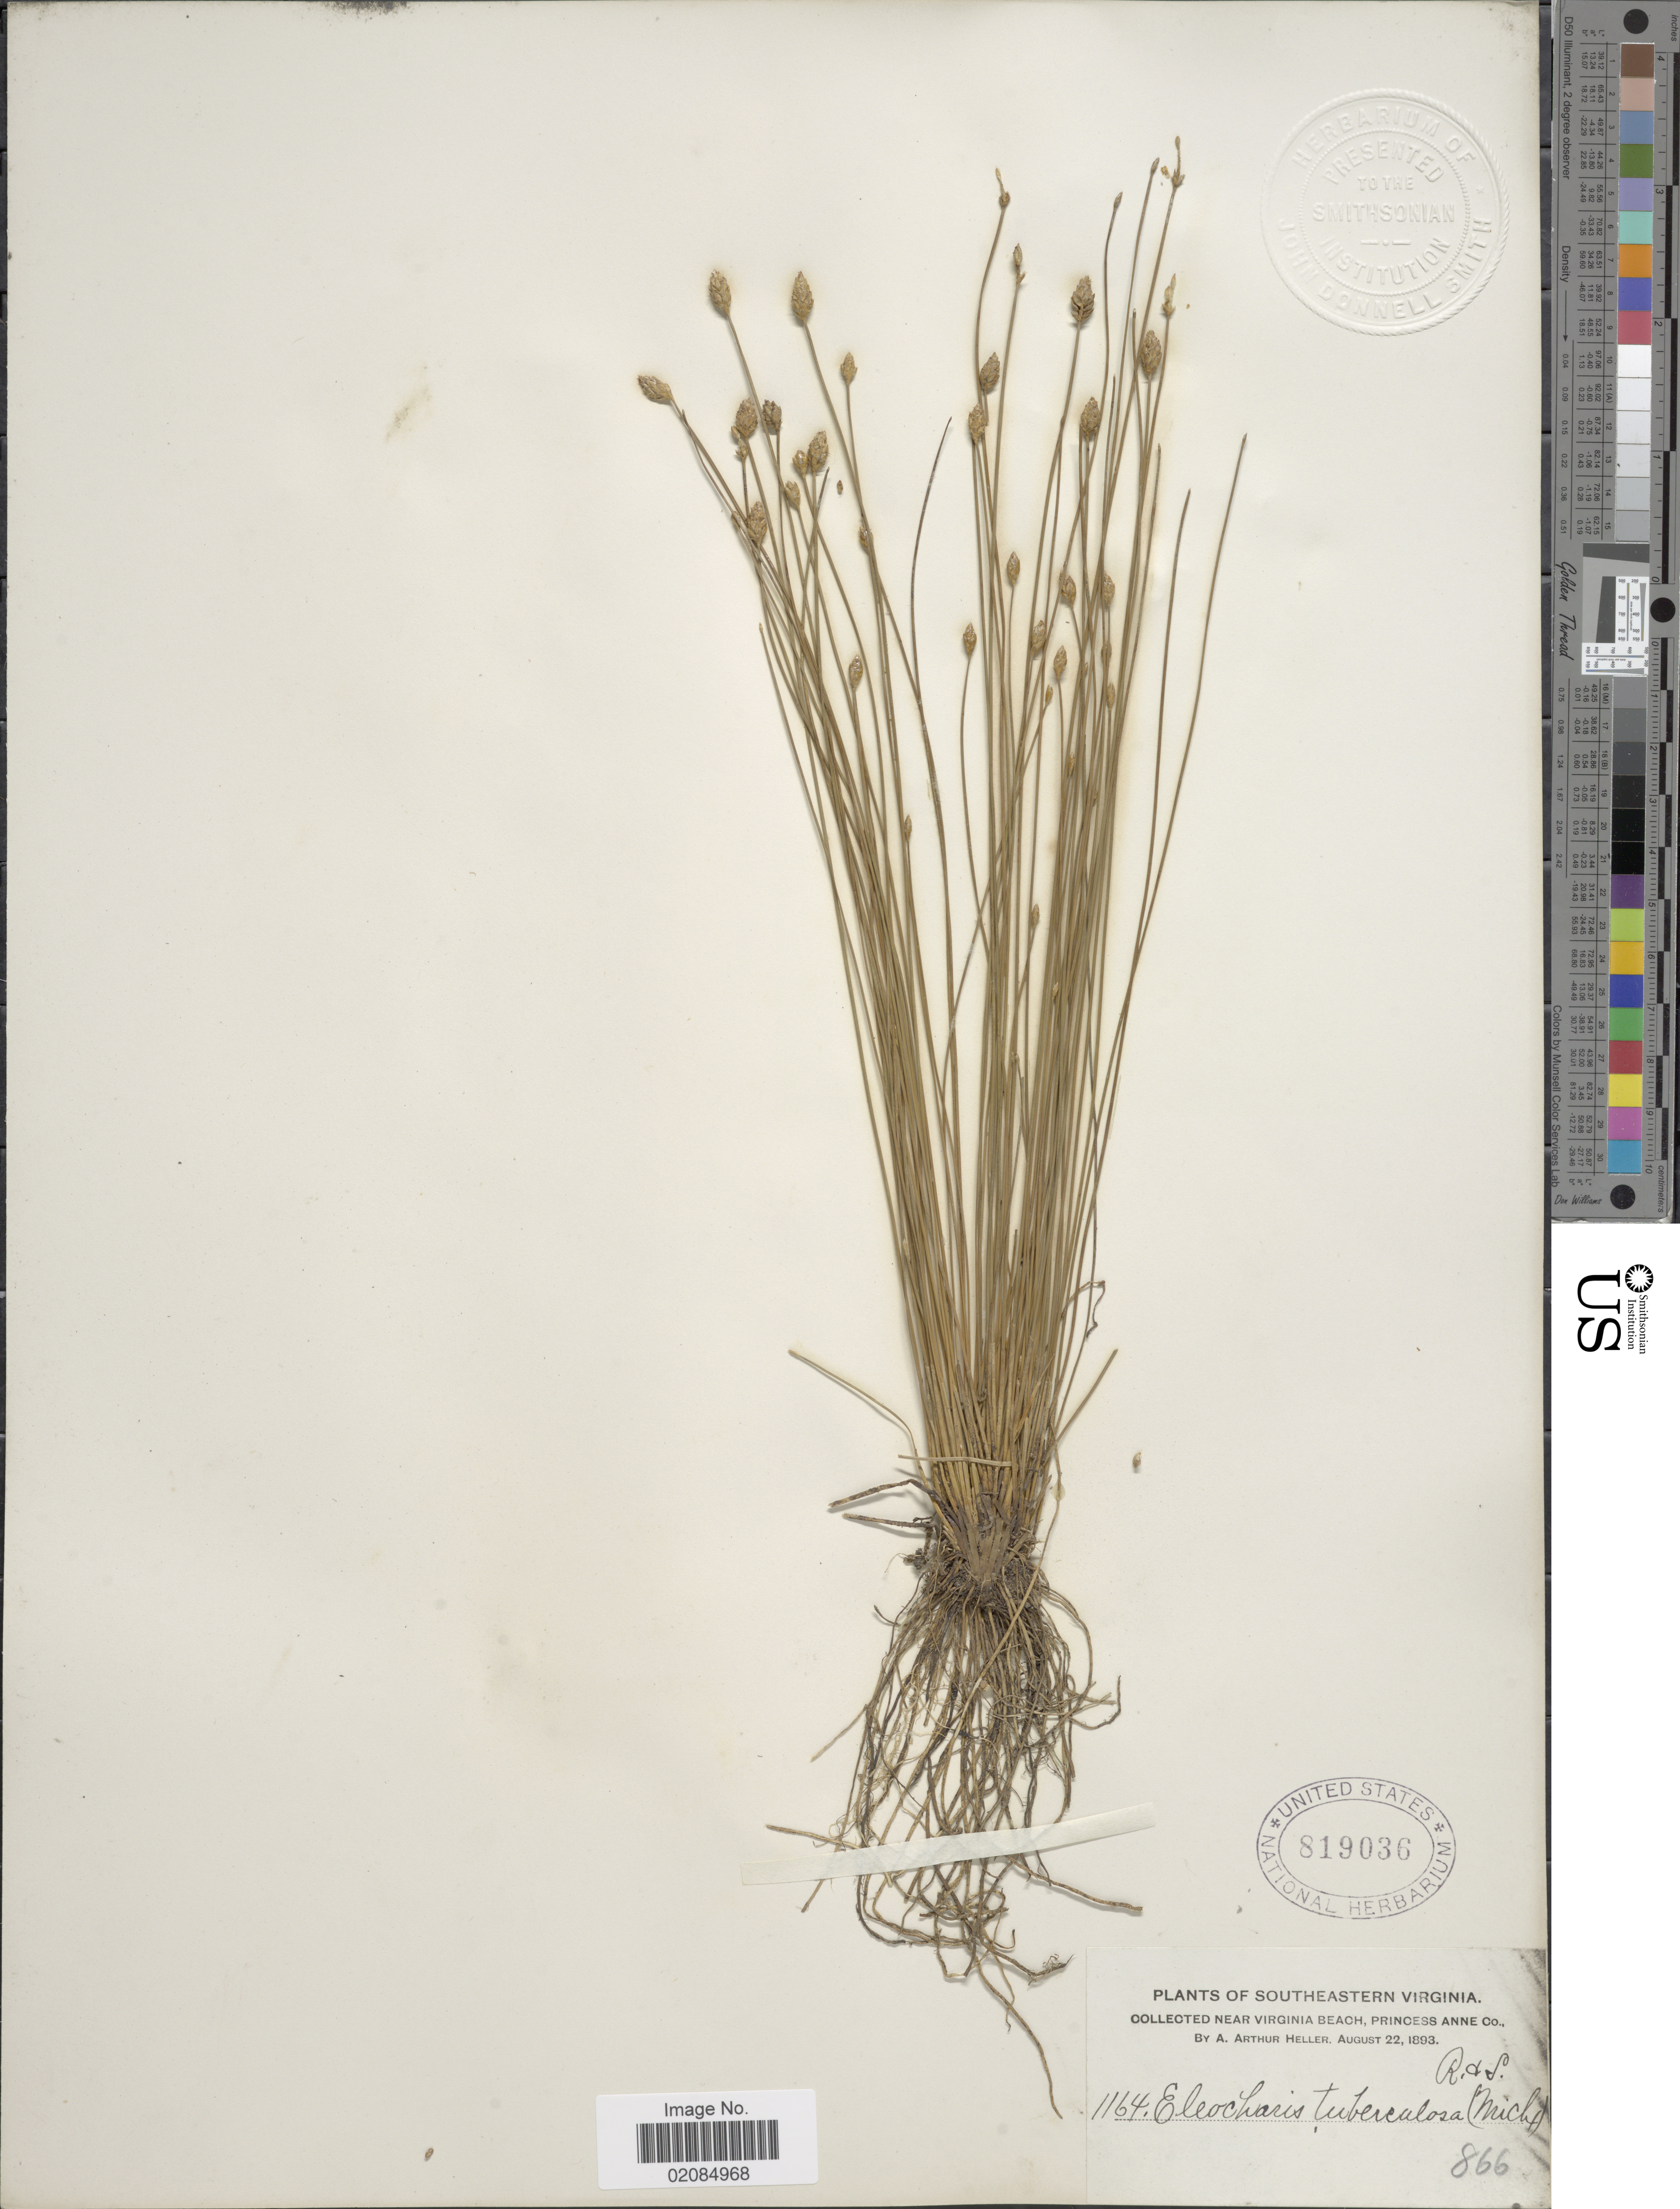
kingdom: Plantae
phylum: Tracheophyta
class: Liliopsida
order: Poales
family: Cyperaceae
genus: Eleocharis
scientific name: Eleocharis tuberculosa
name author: (Michx.) Roem. & Schult.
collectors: A. A. Heller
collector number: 1164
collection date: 1893-08-22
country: United States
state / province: Virginia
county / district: City of Virginia Beach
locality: Southeastern Virginia. Near Virginia Beach, Princess Anne (=historic county name) Co.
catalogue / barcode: US 819036